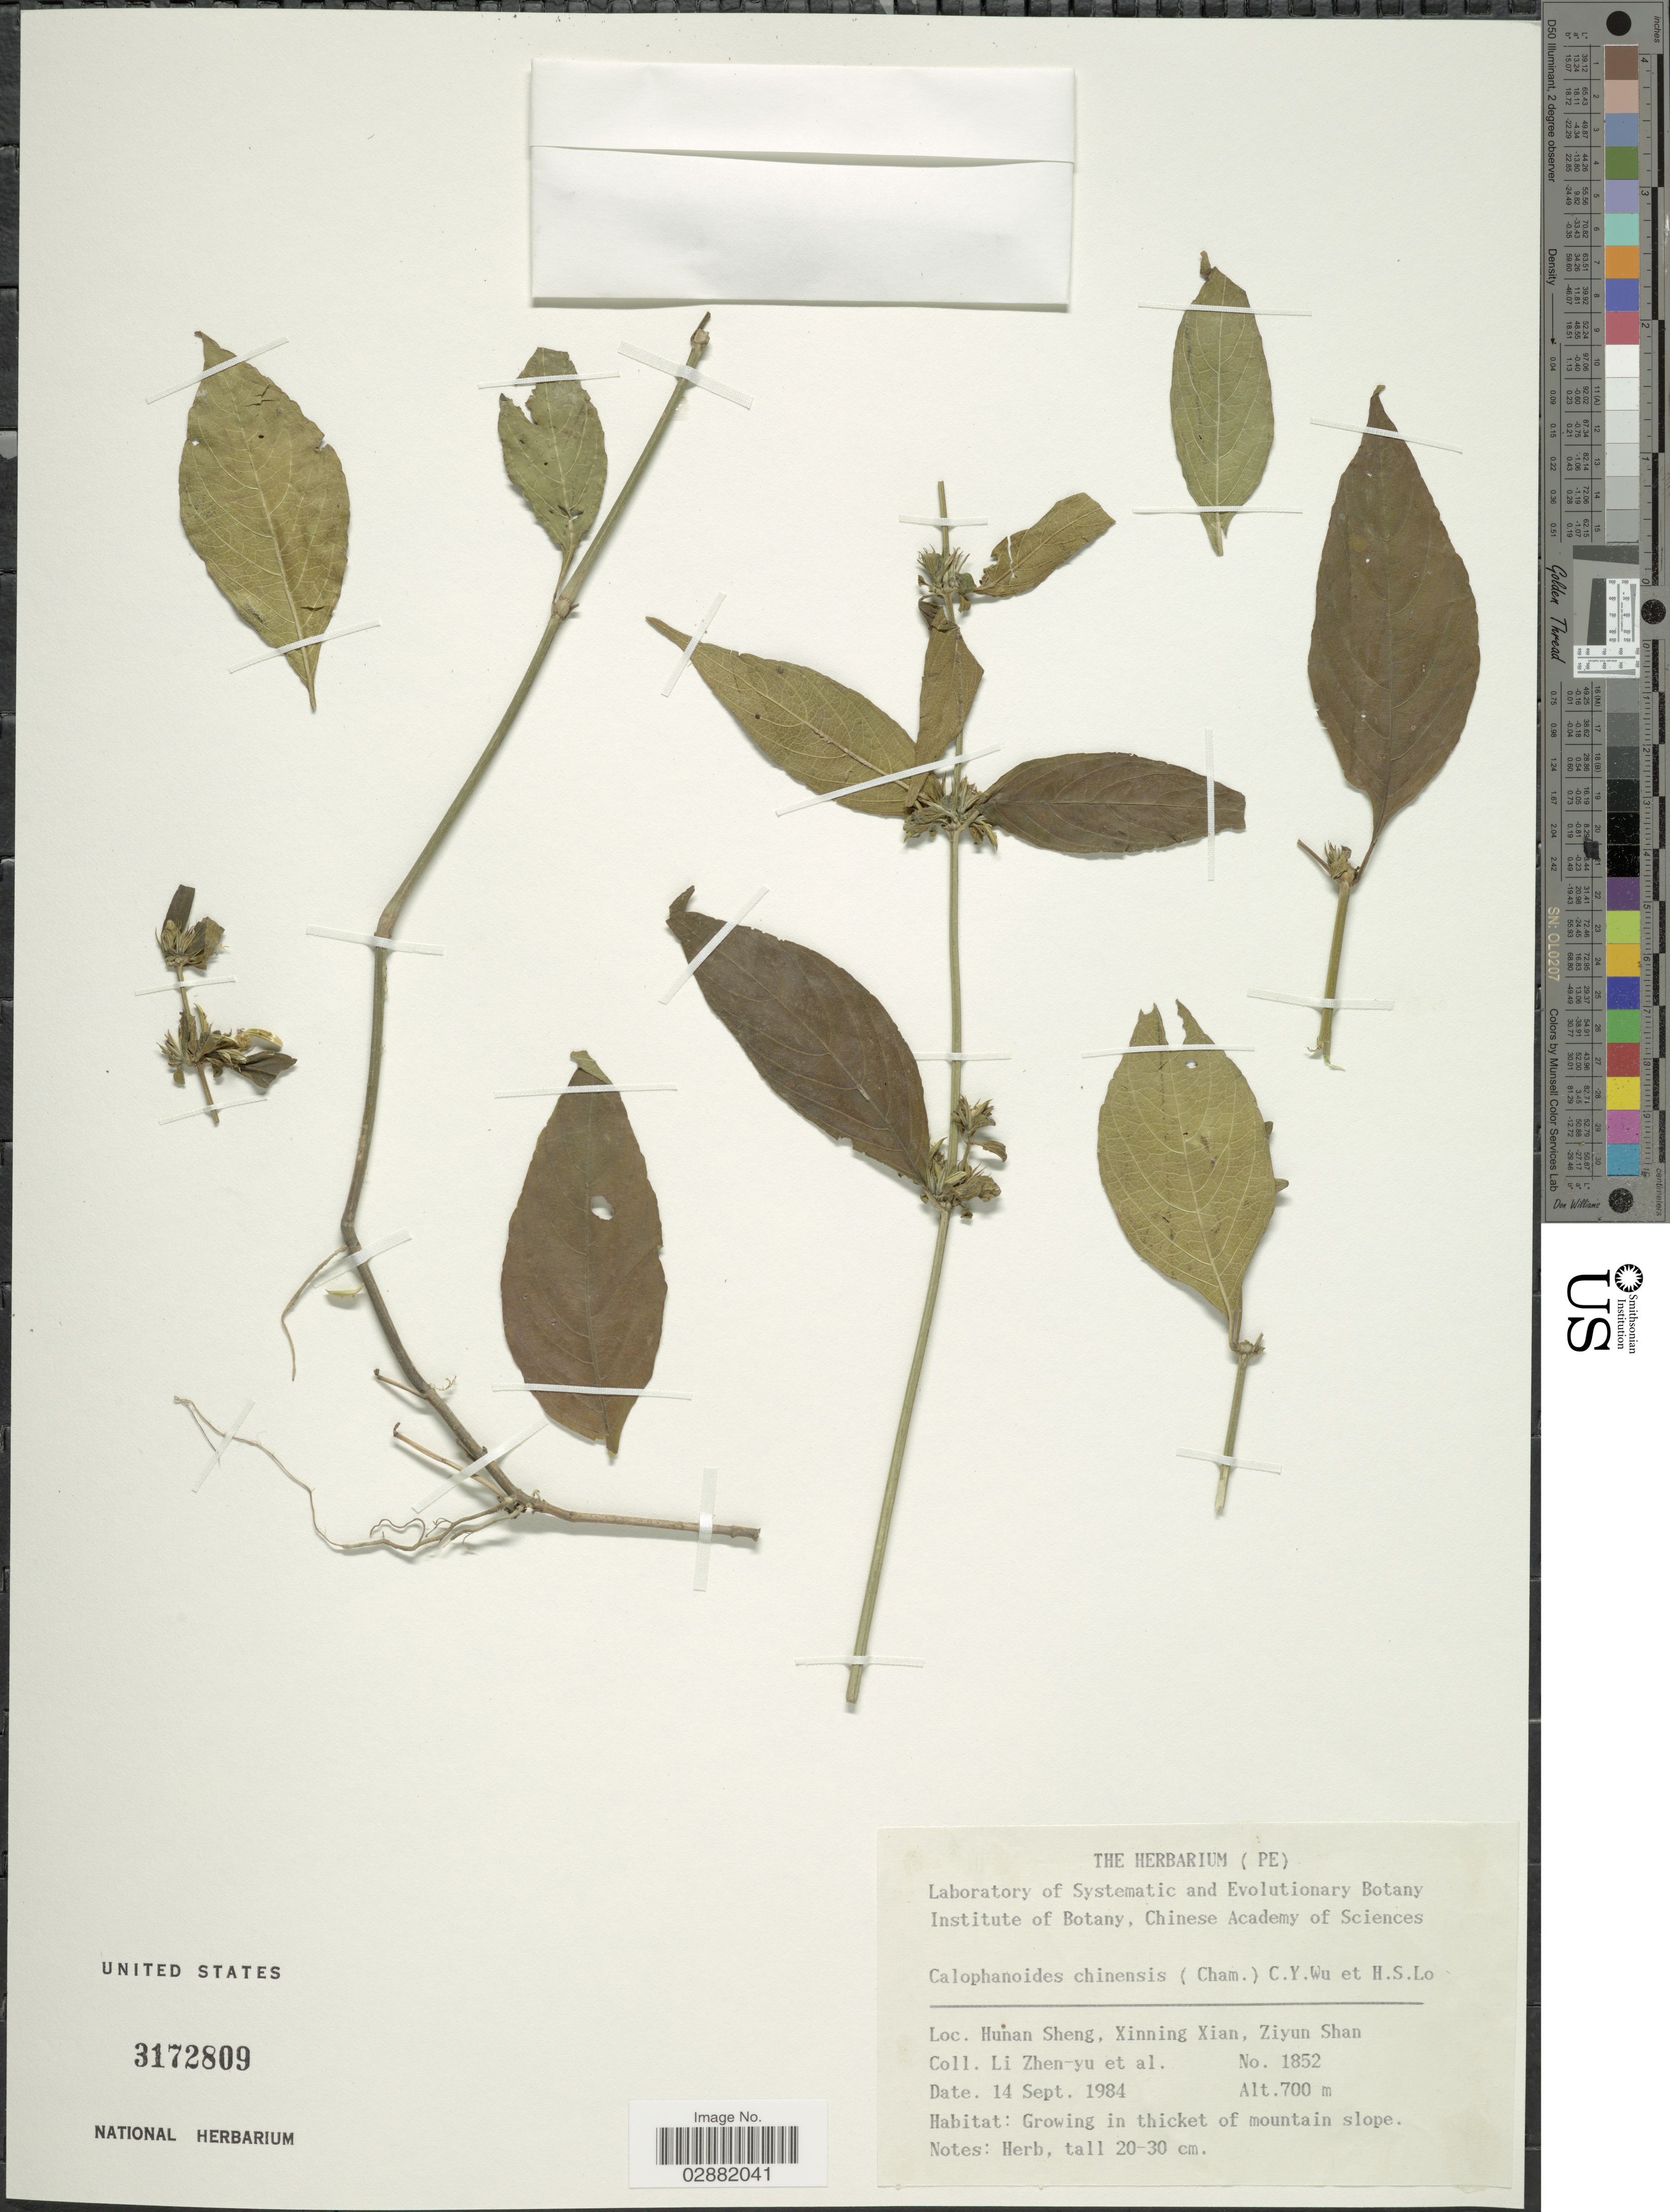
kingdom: Plantae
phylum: Tracheophyta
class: Magnoliopsida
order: Lamiales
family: Acanthaceae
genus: Justicia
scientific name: Justicia quadrifaria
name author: (Nees) T. Anderson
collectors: Z. Y. Li & et al.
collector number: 1852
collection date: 1984-09-14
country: China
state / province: Hunan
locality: Hunan Sheng, Xinning Xian, Ziyun Shan.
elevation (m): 700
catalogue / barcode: US 3172809